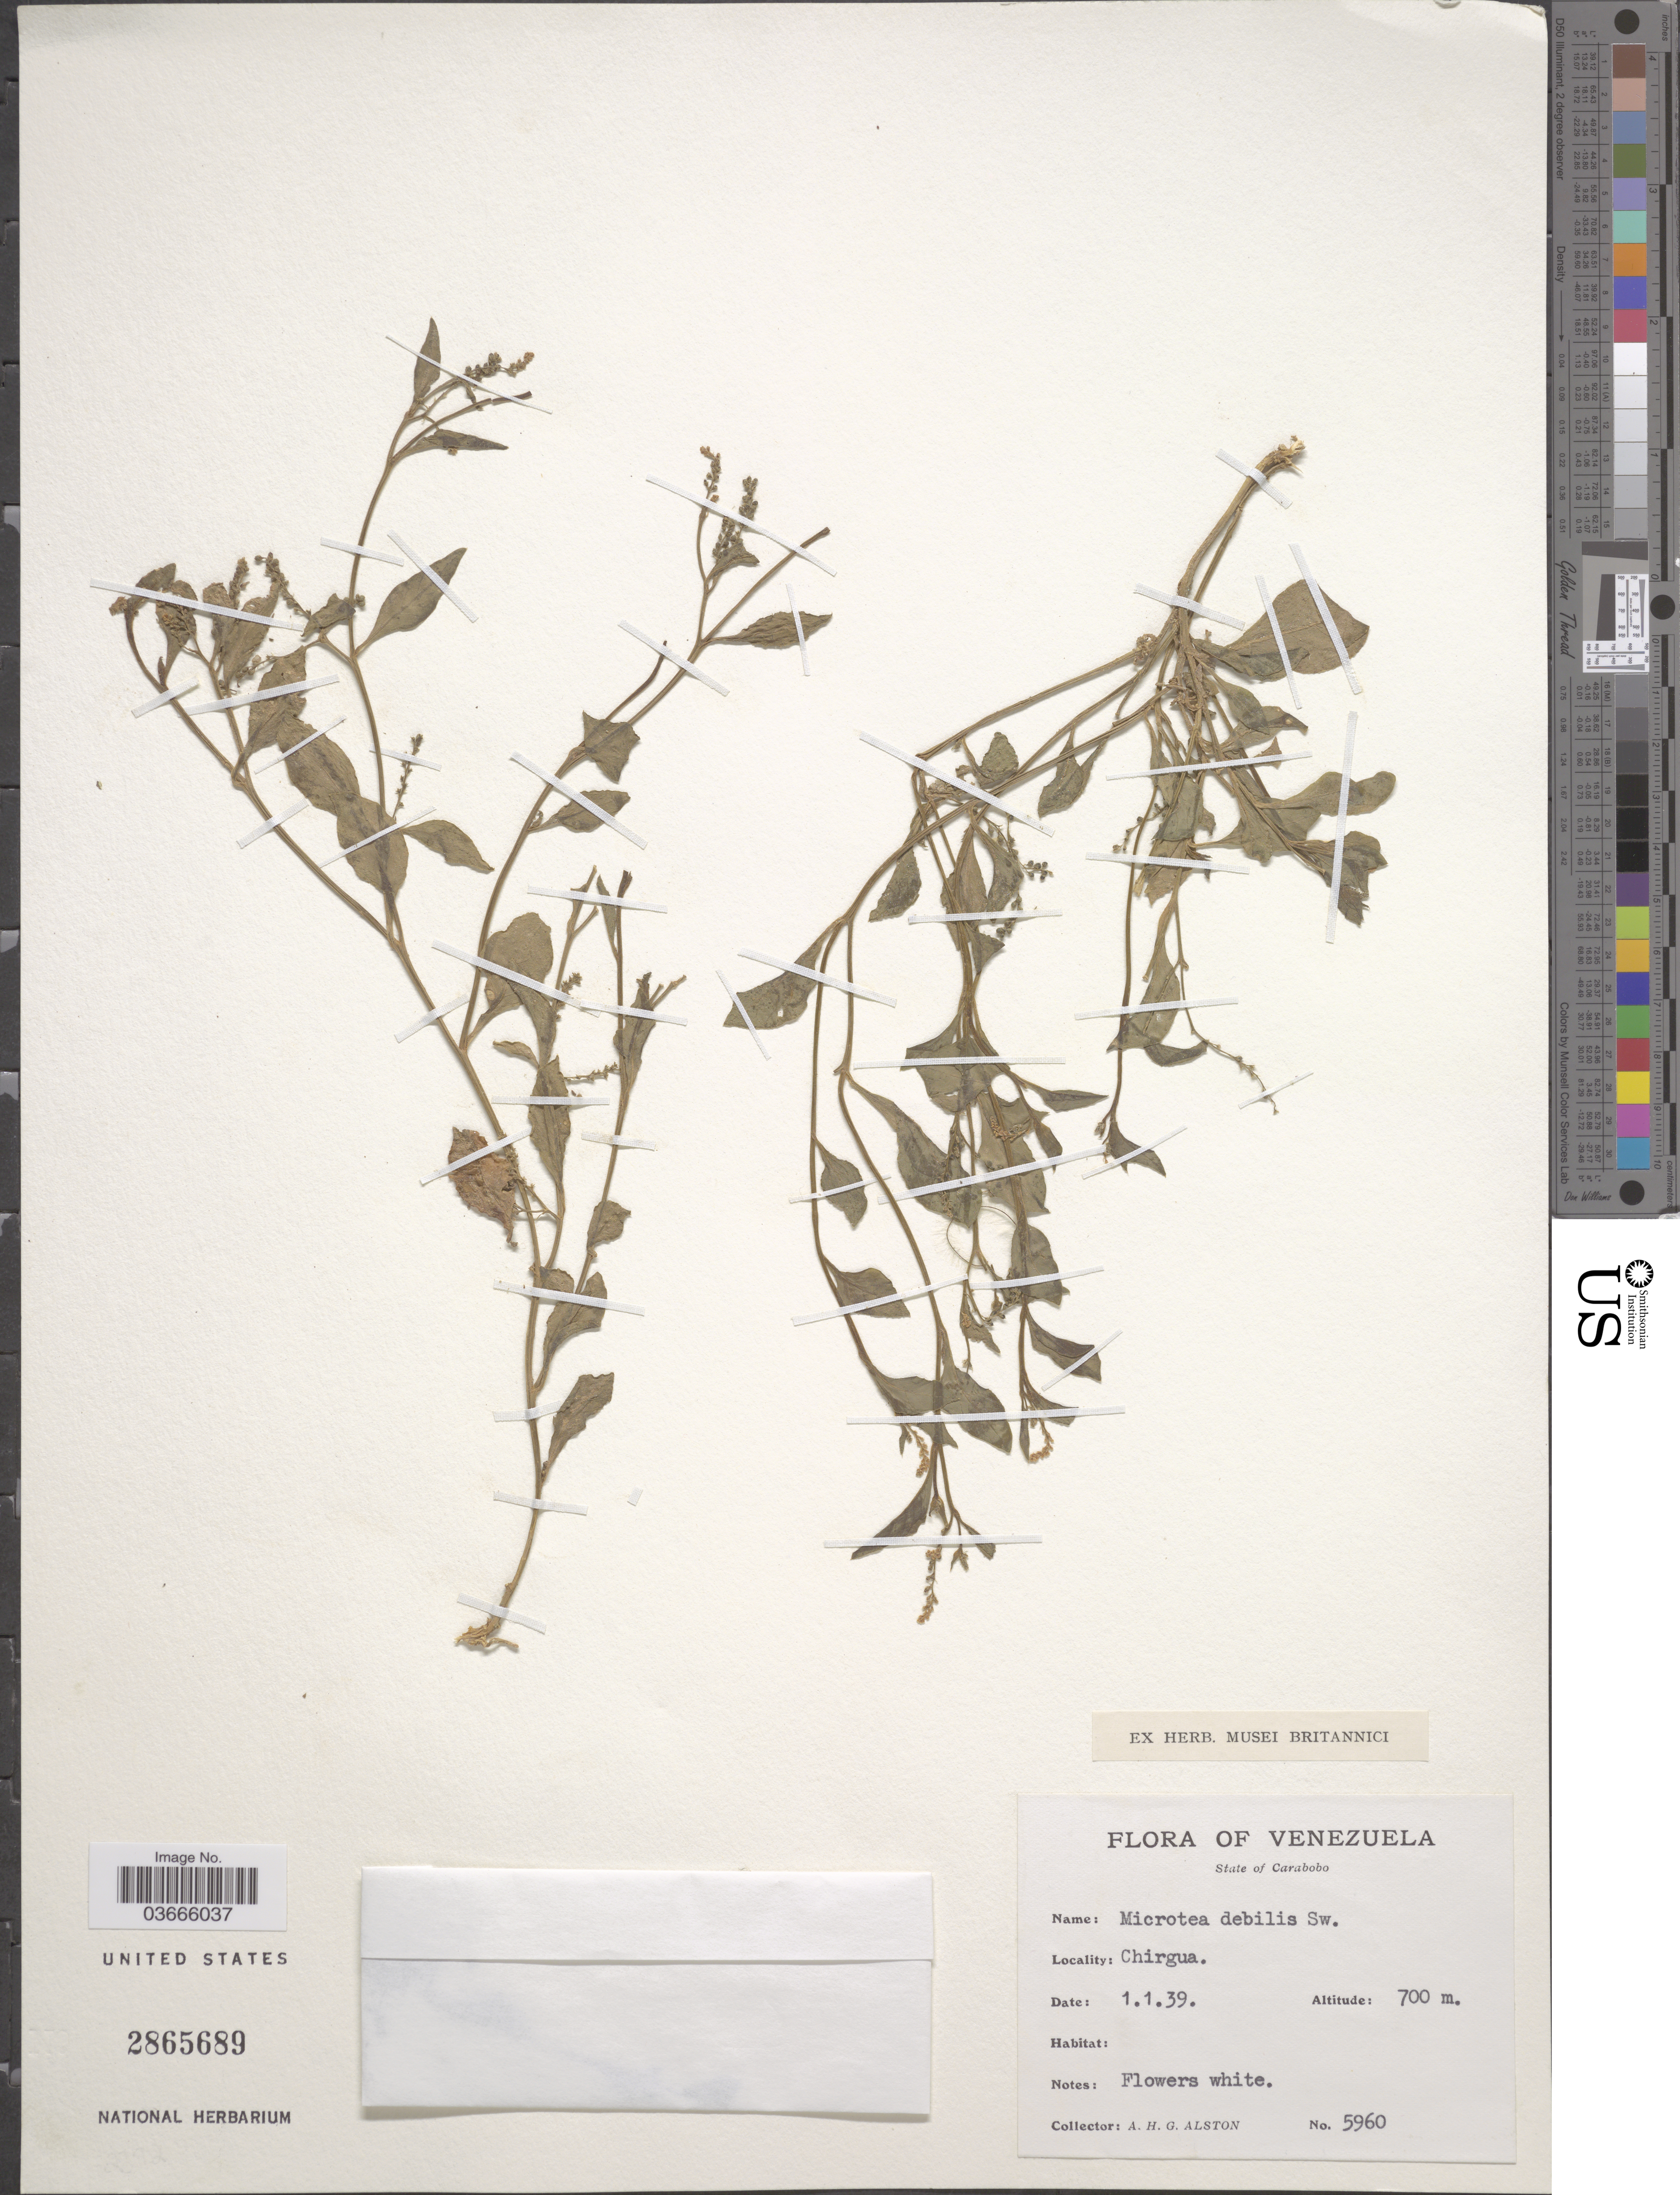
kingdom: Plantae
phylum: Tracheophyta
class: Magnoliopsida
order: Caryophyllales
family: Microteaceae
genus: Microtea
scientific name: Microtea debilis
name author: Sw.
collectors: A. H. Alston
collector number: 5960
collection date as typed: Transcribed d/m/y: 1/1/39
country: Venezuela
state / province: Carabobo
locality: Chirgua.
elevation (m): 700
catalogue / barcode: US 2865689